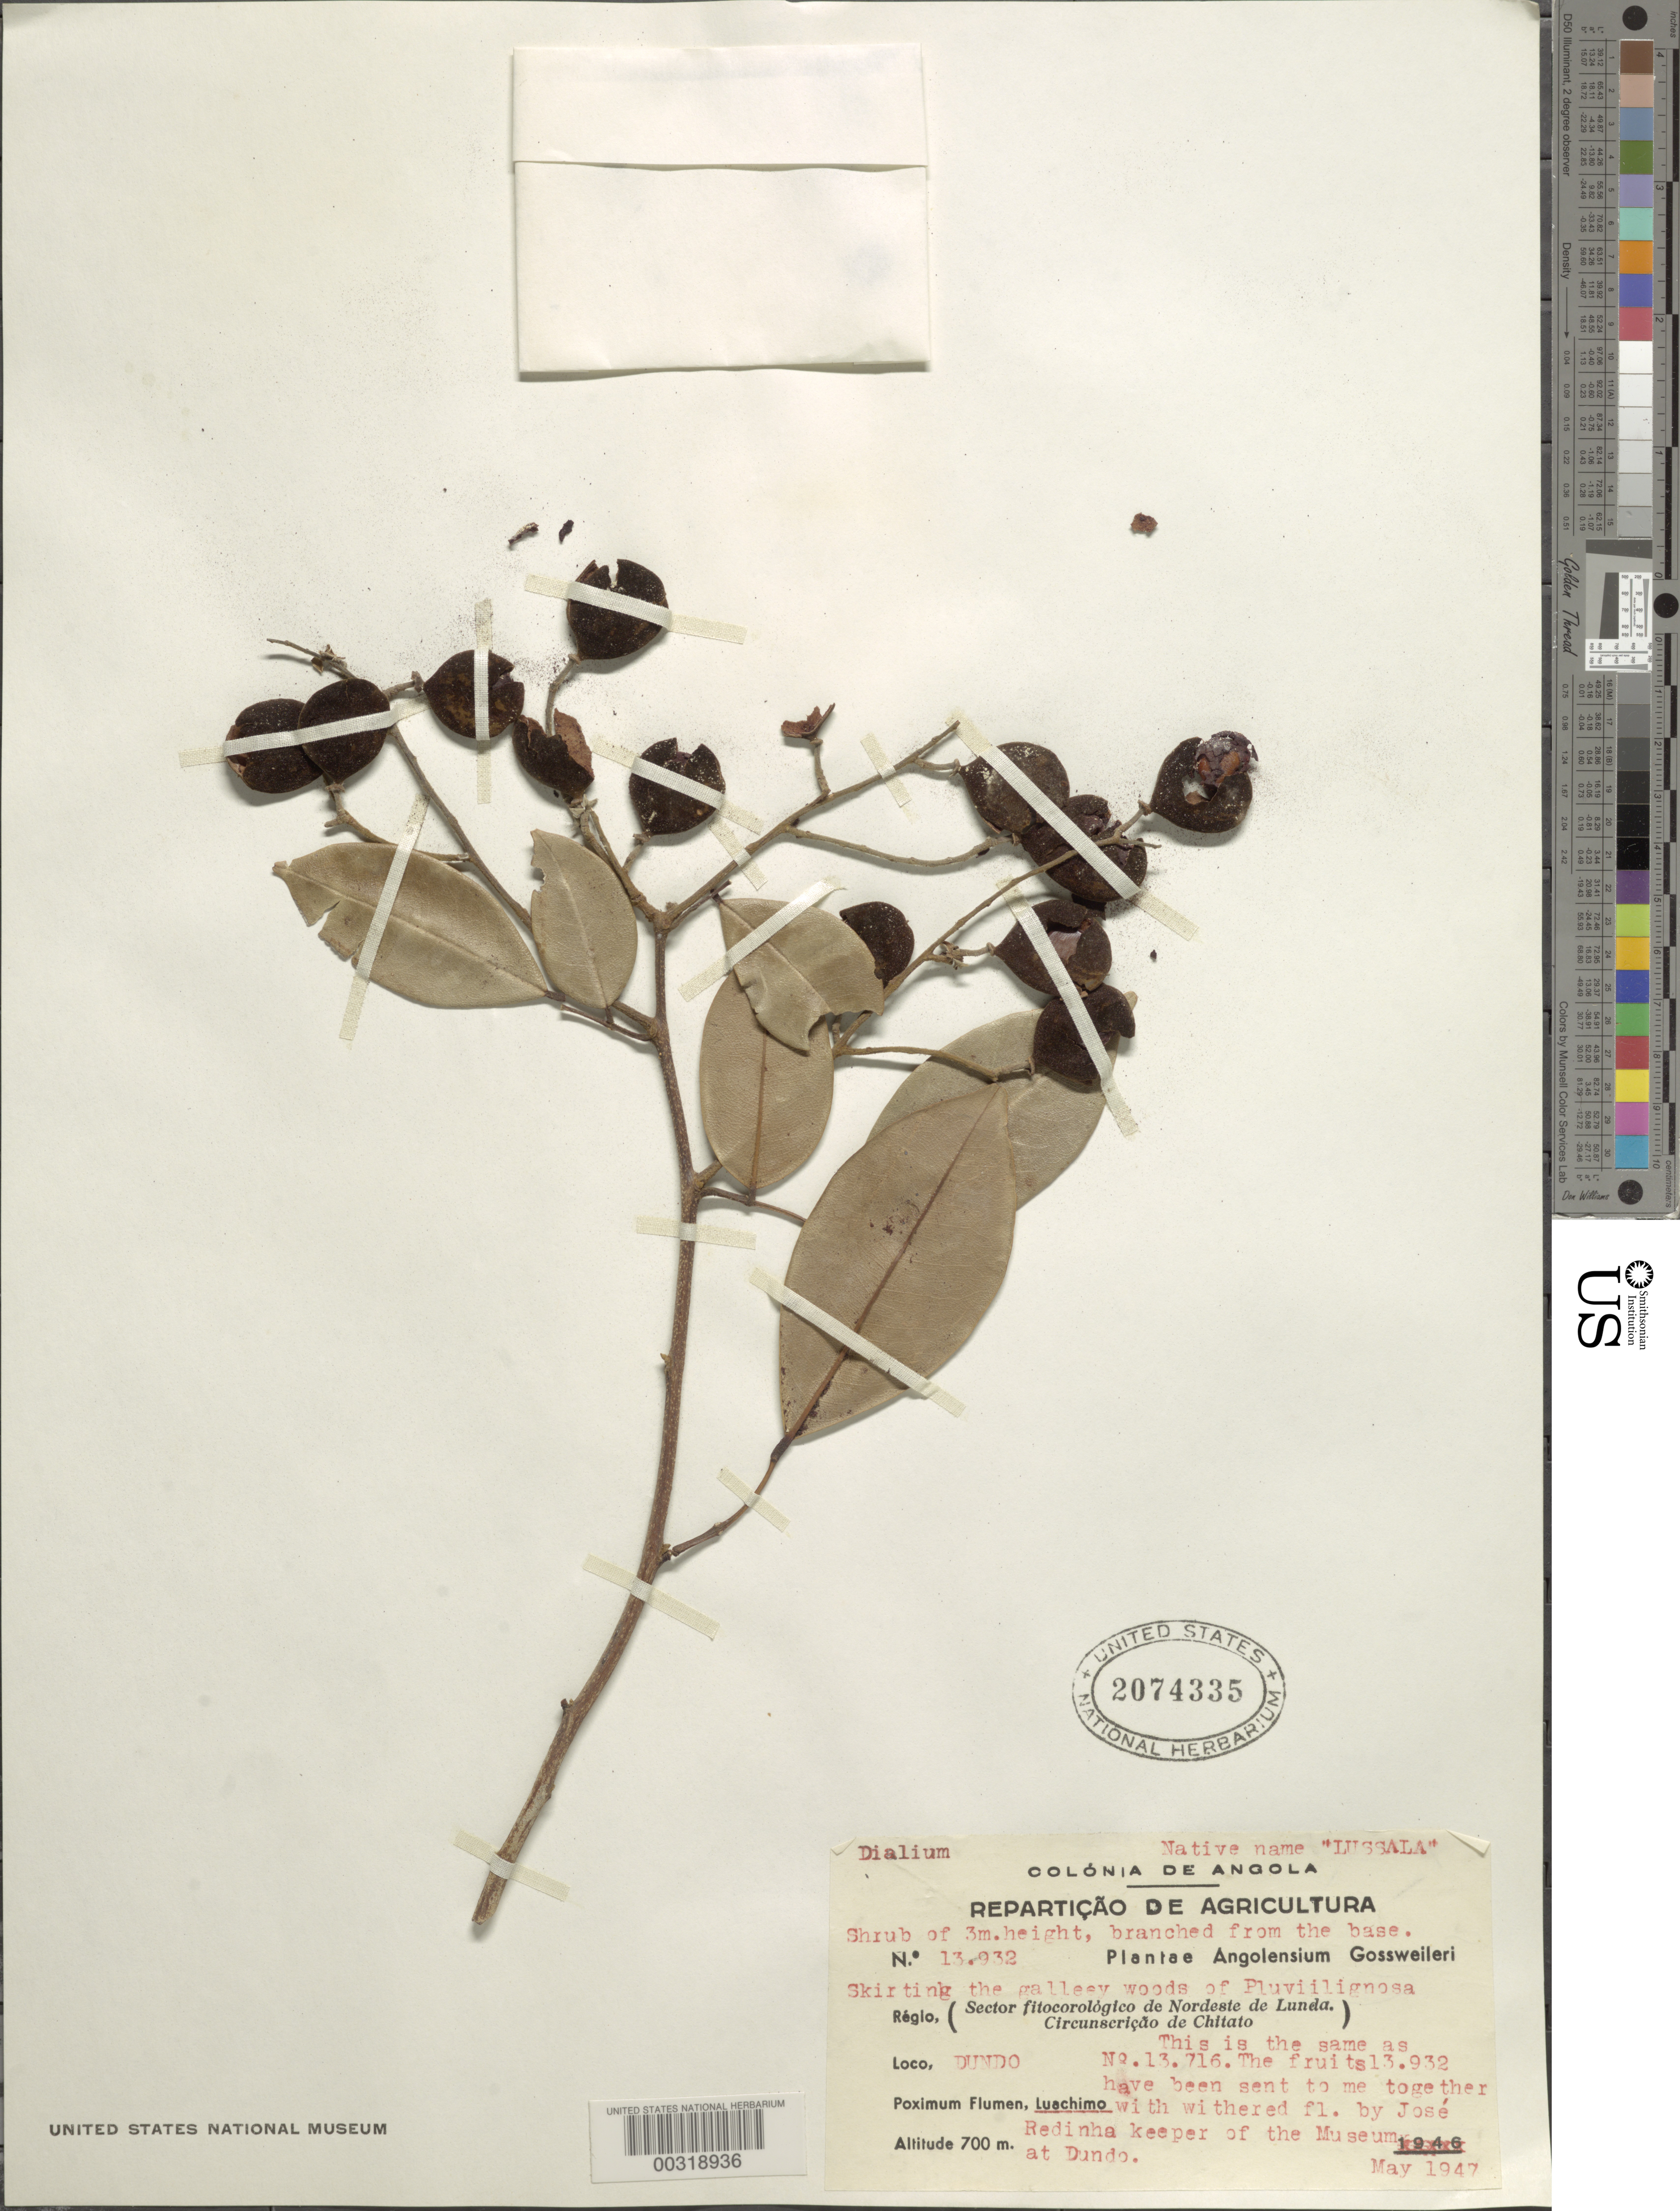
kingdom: Plantae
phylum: Tracheophyta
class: Magnoliopsida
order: Fabales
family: Fabaceae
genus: Dialium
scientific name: Dialium sp.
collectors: F. Gossweiler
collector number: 13932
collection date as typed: May 1947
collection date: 1947-05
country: Angola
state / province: Lunda Norte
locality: Dundo; nearest river Luachimo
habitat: Gallery woods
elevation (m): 700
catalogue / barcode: US 2074335